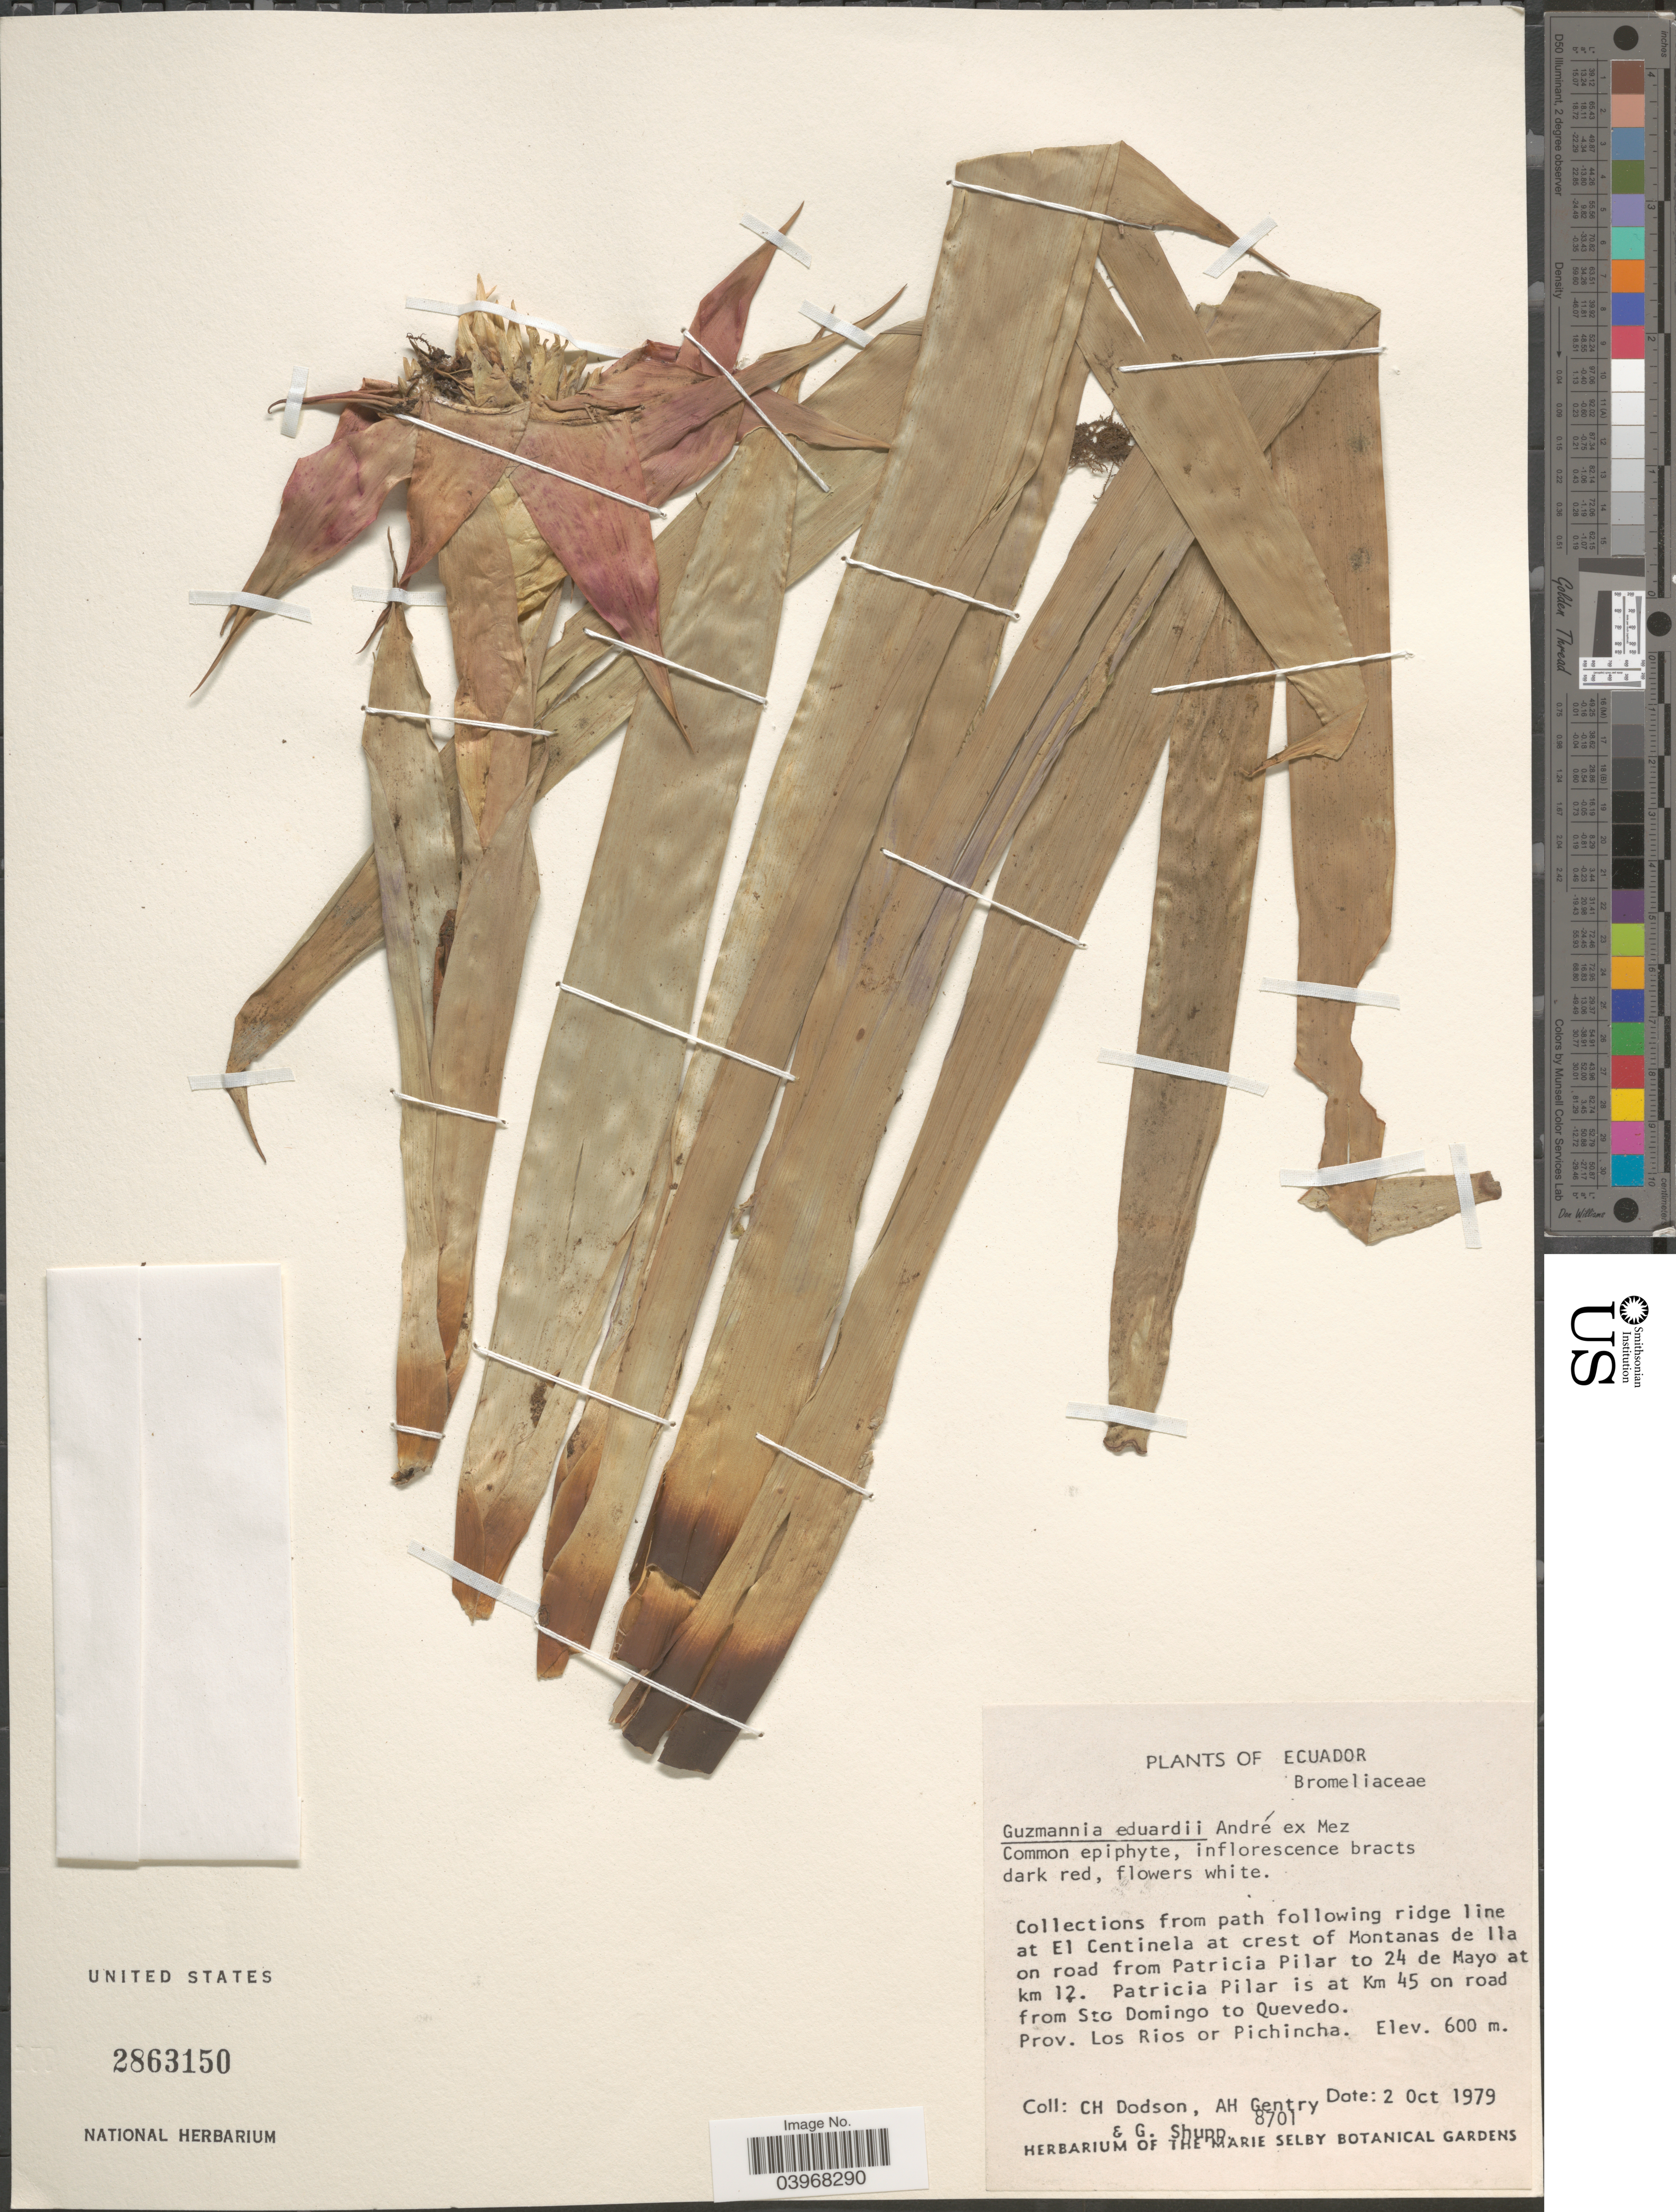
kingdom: Plantae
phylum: Tracheophyta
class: Liliopsida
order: Poales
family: Bromeliaceae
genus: Guzmania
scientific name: Guzmania duardi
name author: André ex Mez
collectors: C. H. Dodson, A. H. Gentry & G. Shupp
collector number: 8701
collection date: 1979-10-02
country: Ecuador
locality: At El Centinela at crest of Montanas de Ila on road from Patricia Pilar to 24 de Mayo at km 12. Patricia Pilar is at Km 45 on road from Sto Domingo to Quevedo. Prov. Los Rios or Pichincha.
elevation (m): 600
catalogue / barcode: US 2863150